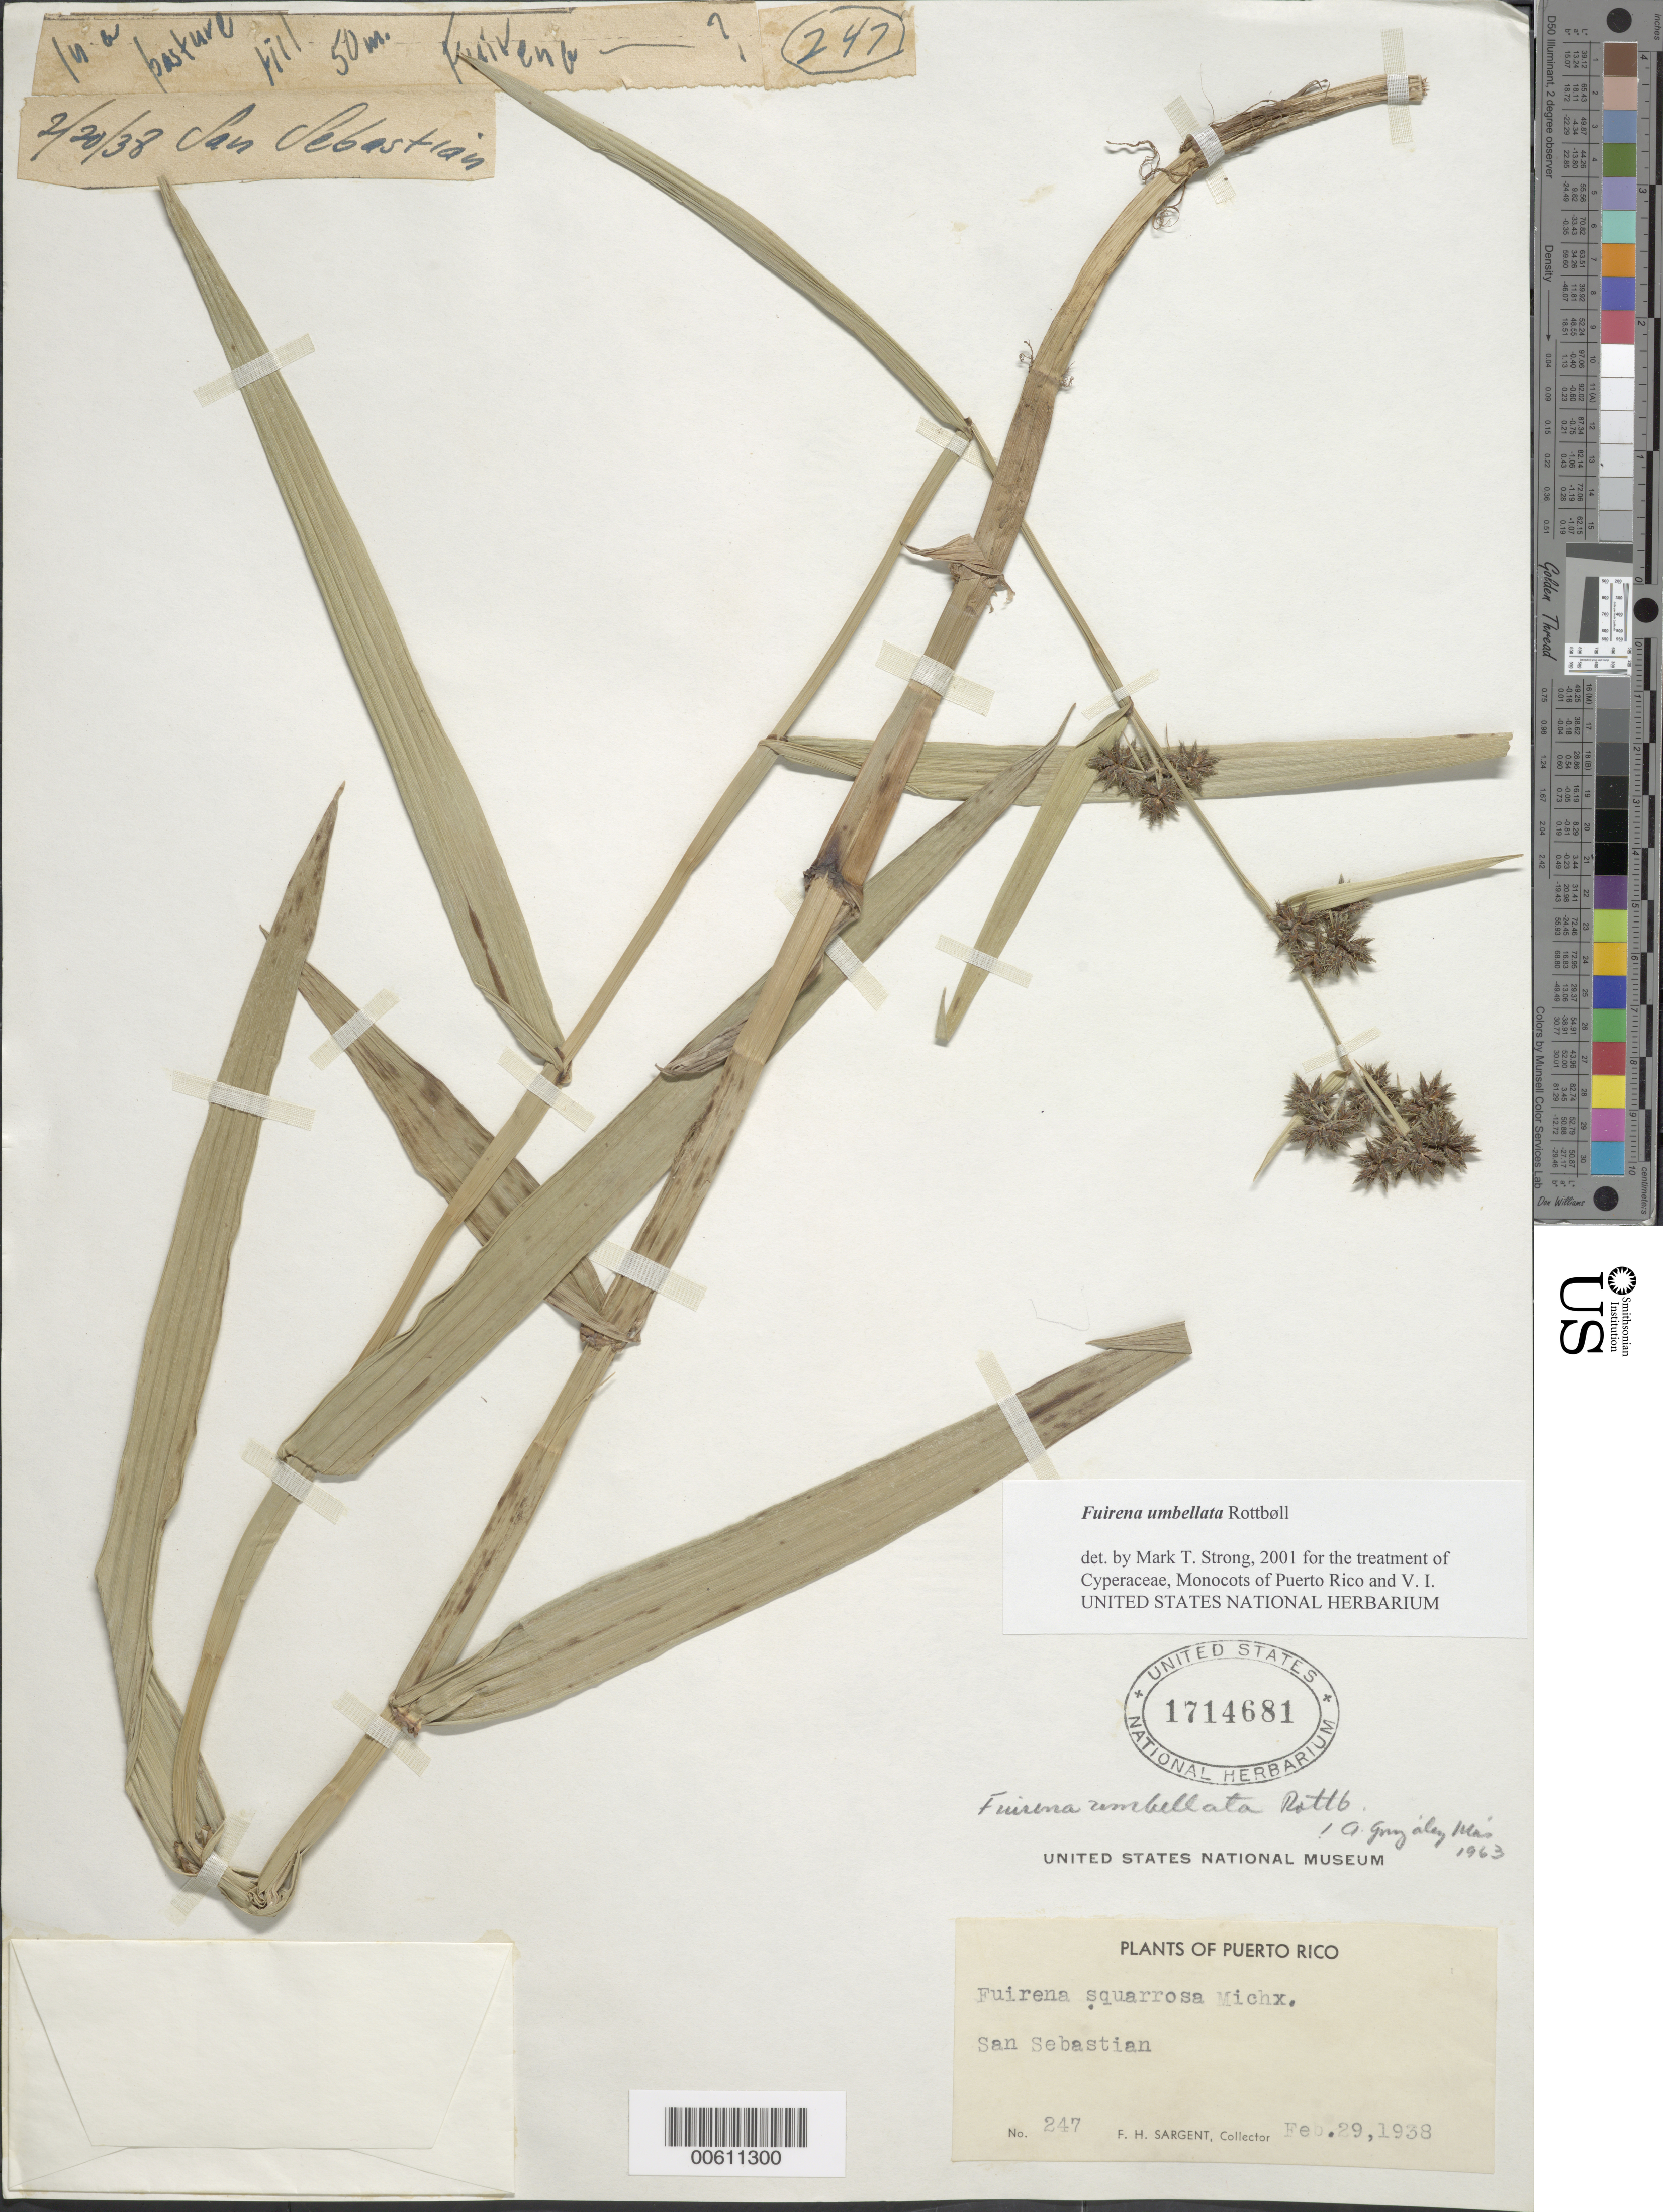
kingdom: Plantae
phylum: Tracheophyta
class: Liliopsida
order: Poales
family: Cyperaceae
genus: Fuirena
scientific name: Fuirena umbellata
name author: Rottb.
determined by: Strong, M. T., (US), Smithsonian Institution - National Museum of Natural History (UNITED STATES)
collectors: F. H. Sargent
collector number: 247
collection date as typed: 29 Feb 1938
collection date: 1938-02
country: Puerto Rico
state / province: San Sebastián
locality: San Sebastian.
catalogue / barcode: US 1714681